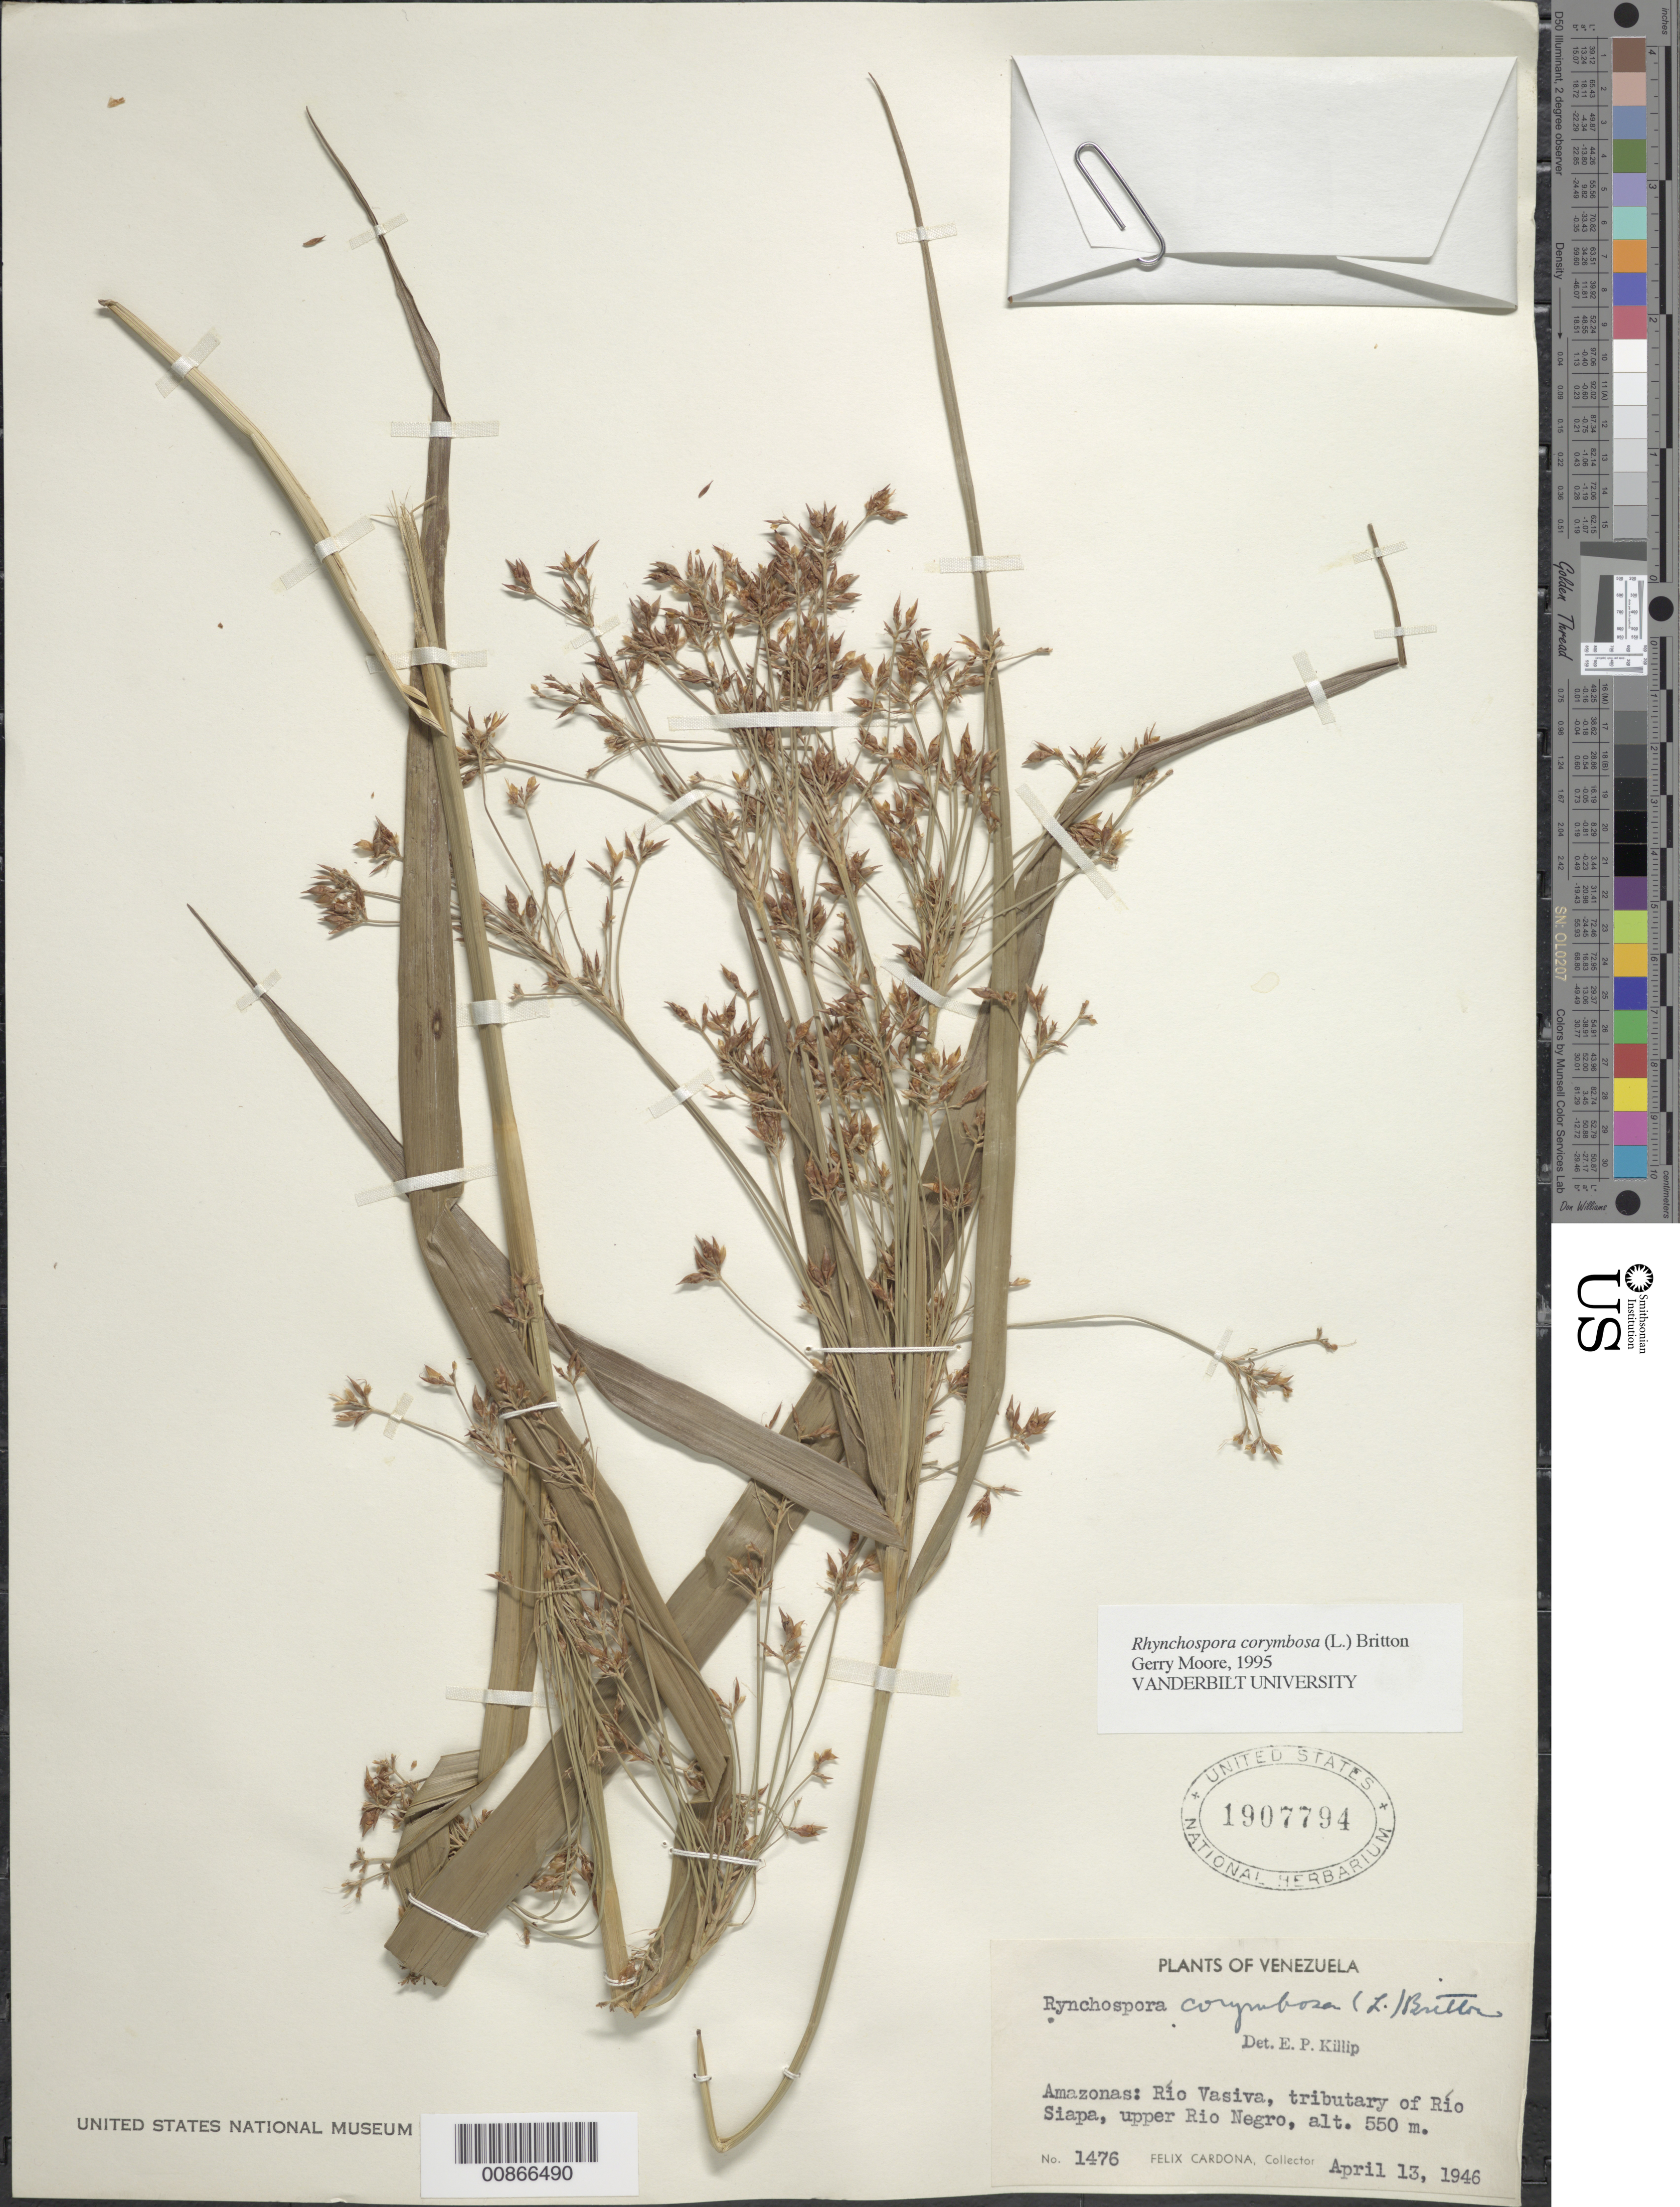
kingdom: Plantae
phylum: Tracheophyta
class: Liliopsida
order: Poales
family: Cyperaceae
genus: Rhynchospora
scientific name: Rhynchospora corymbosa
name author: (L.) Britton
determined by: Moore, G. T.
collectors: F. Cardona Puig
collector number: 1476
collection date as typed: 13-Apr-46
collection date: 1946-04-13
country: Venezuela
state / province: Amazonas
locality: Río Vasiva, tributary of Río Siapa, upper Río Negro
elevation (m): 550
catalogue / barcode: US 1907794